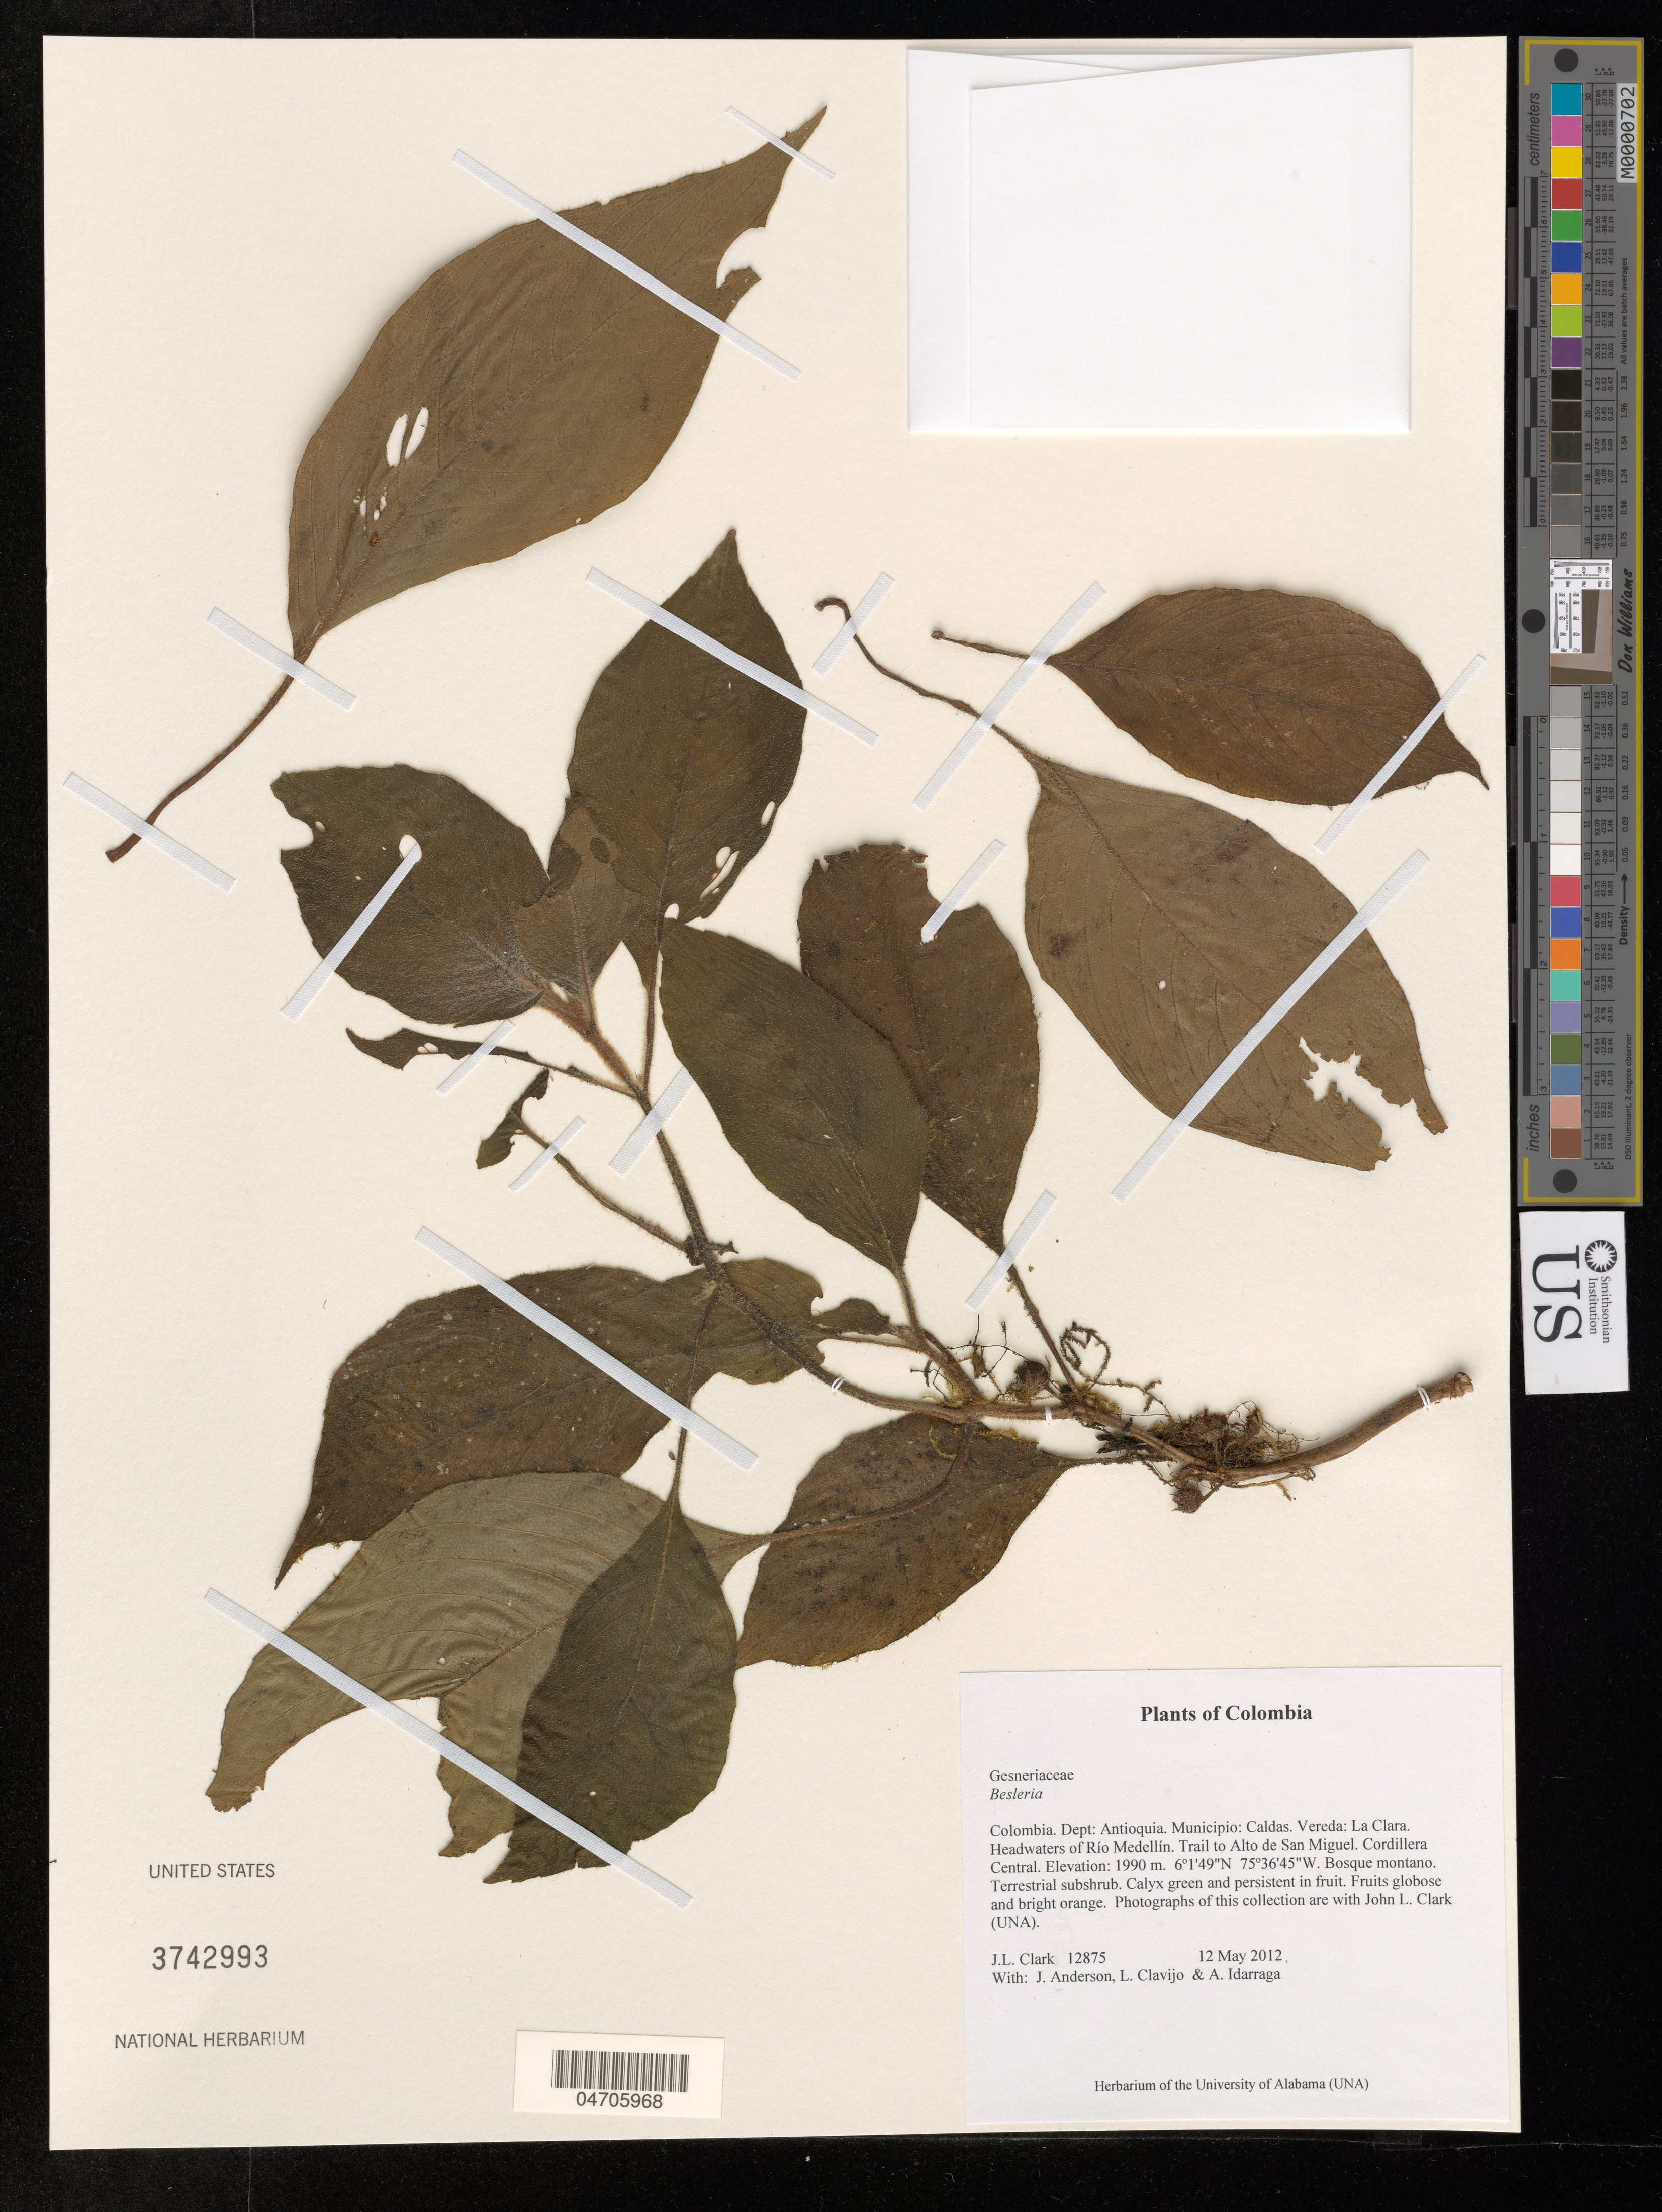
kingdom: Plantae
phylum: Tracheophyta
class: Magnoliopsida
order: Lamiales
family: Gesneriaceae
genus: Besleria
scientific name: Besleria sp.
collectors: J. L. Clark, J. Anderson, L. Clavijo & A. Idarraga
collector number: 12875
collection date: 2012-05-12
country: Colombia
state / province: Antioquia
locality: Dept: Antioquia. Municipio: Caldas. Vereda: La Clara. Headwaters of Río Medellín. Trail to Alto de San Miguel. Cordillera Central.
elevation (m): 1990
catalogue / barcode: US 3742993